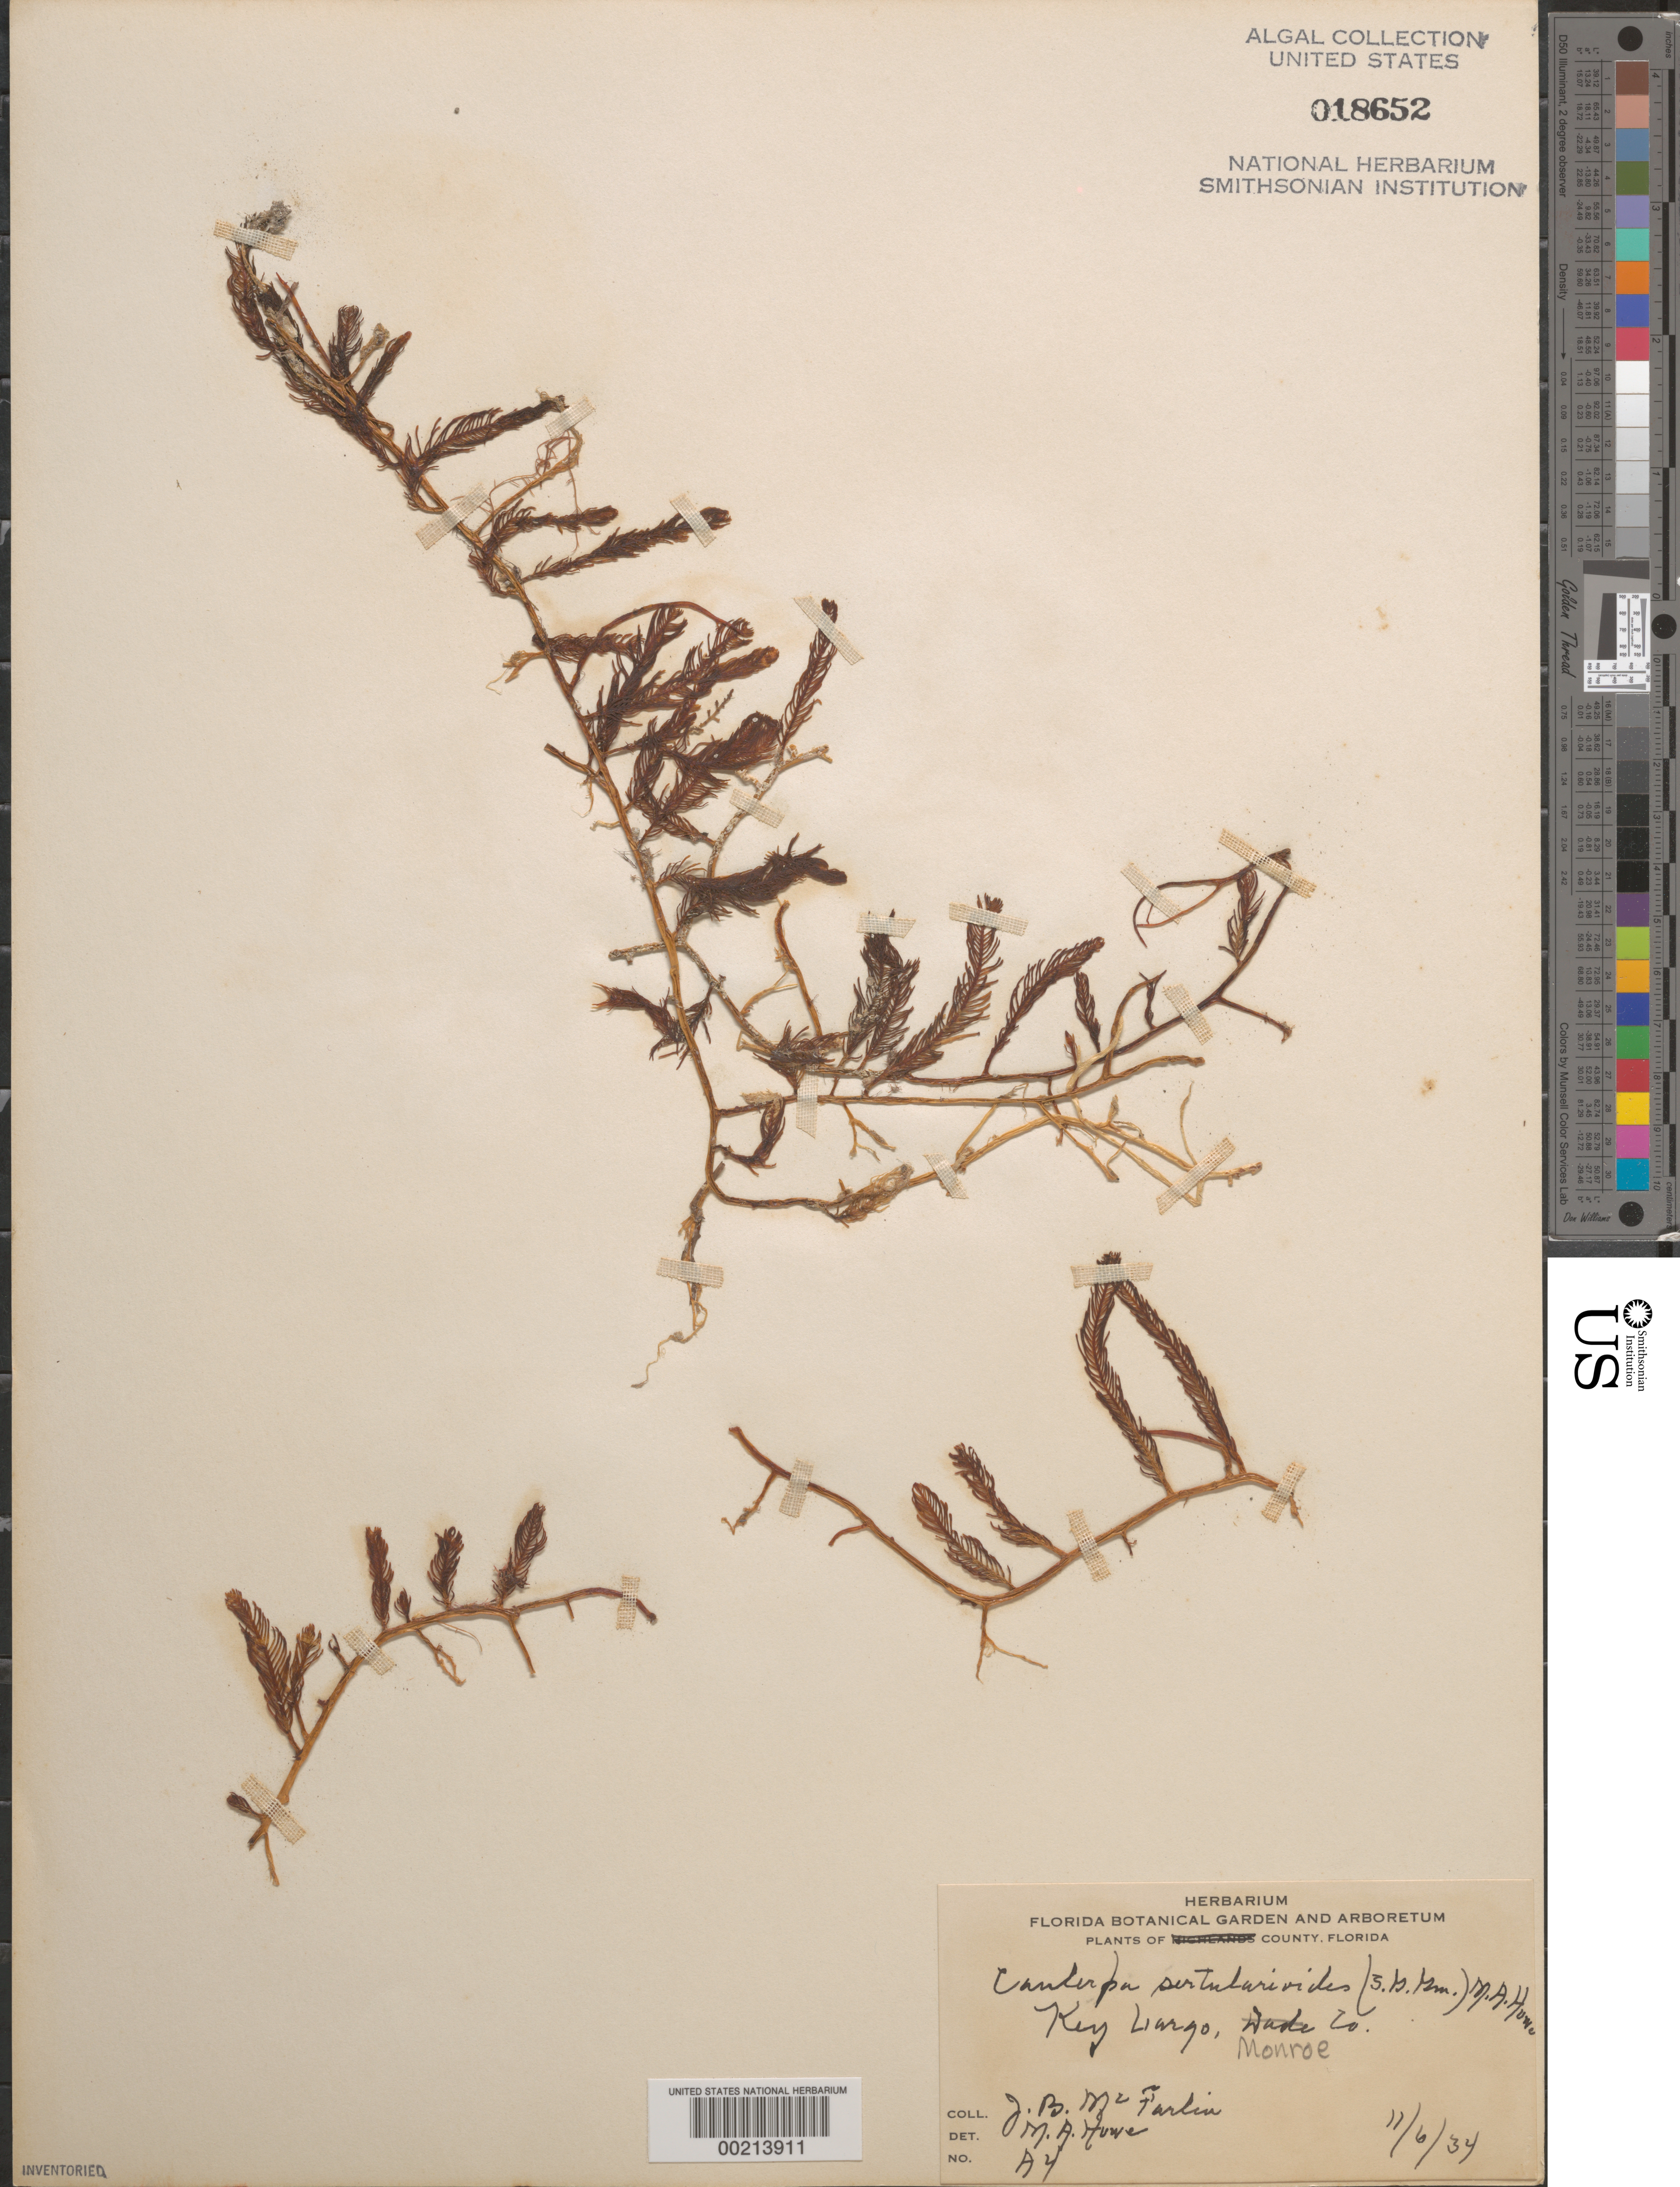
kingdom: Plantae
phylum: Chlorophyta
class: Ulvophyceae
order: Bryopsidales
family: Caulerpaceae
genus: Caulerpa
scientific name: Caulerpa sertularioides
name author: (S.G. Gmel.) M. Howe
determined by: Howe, M. A.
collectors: J. McFarlin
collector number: A4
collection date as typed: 06 Nov 1934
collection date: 1934-11-06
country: United States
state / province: Florida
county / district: Monroe County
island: Key Largo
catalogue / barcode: US 18652